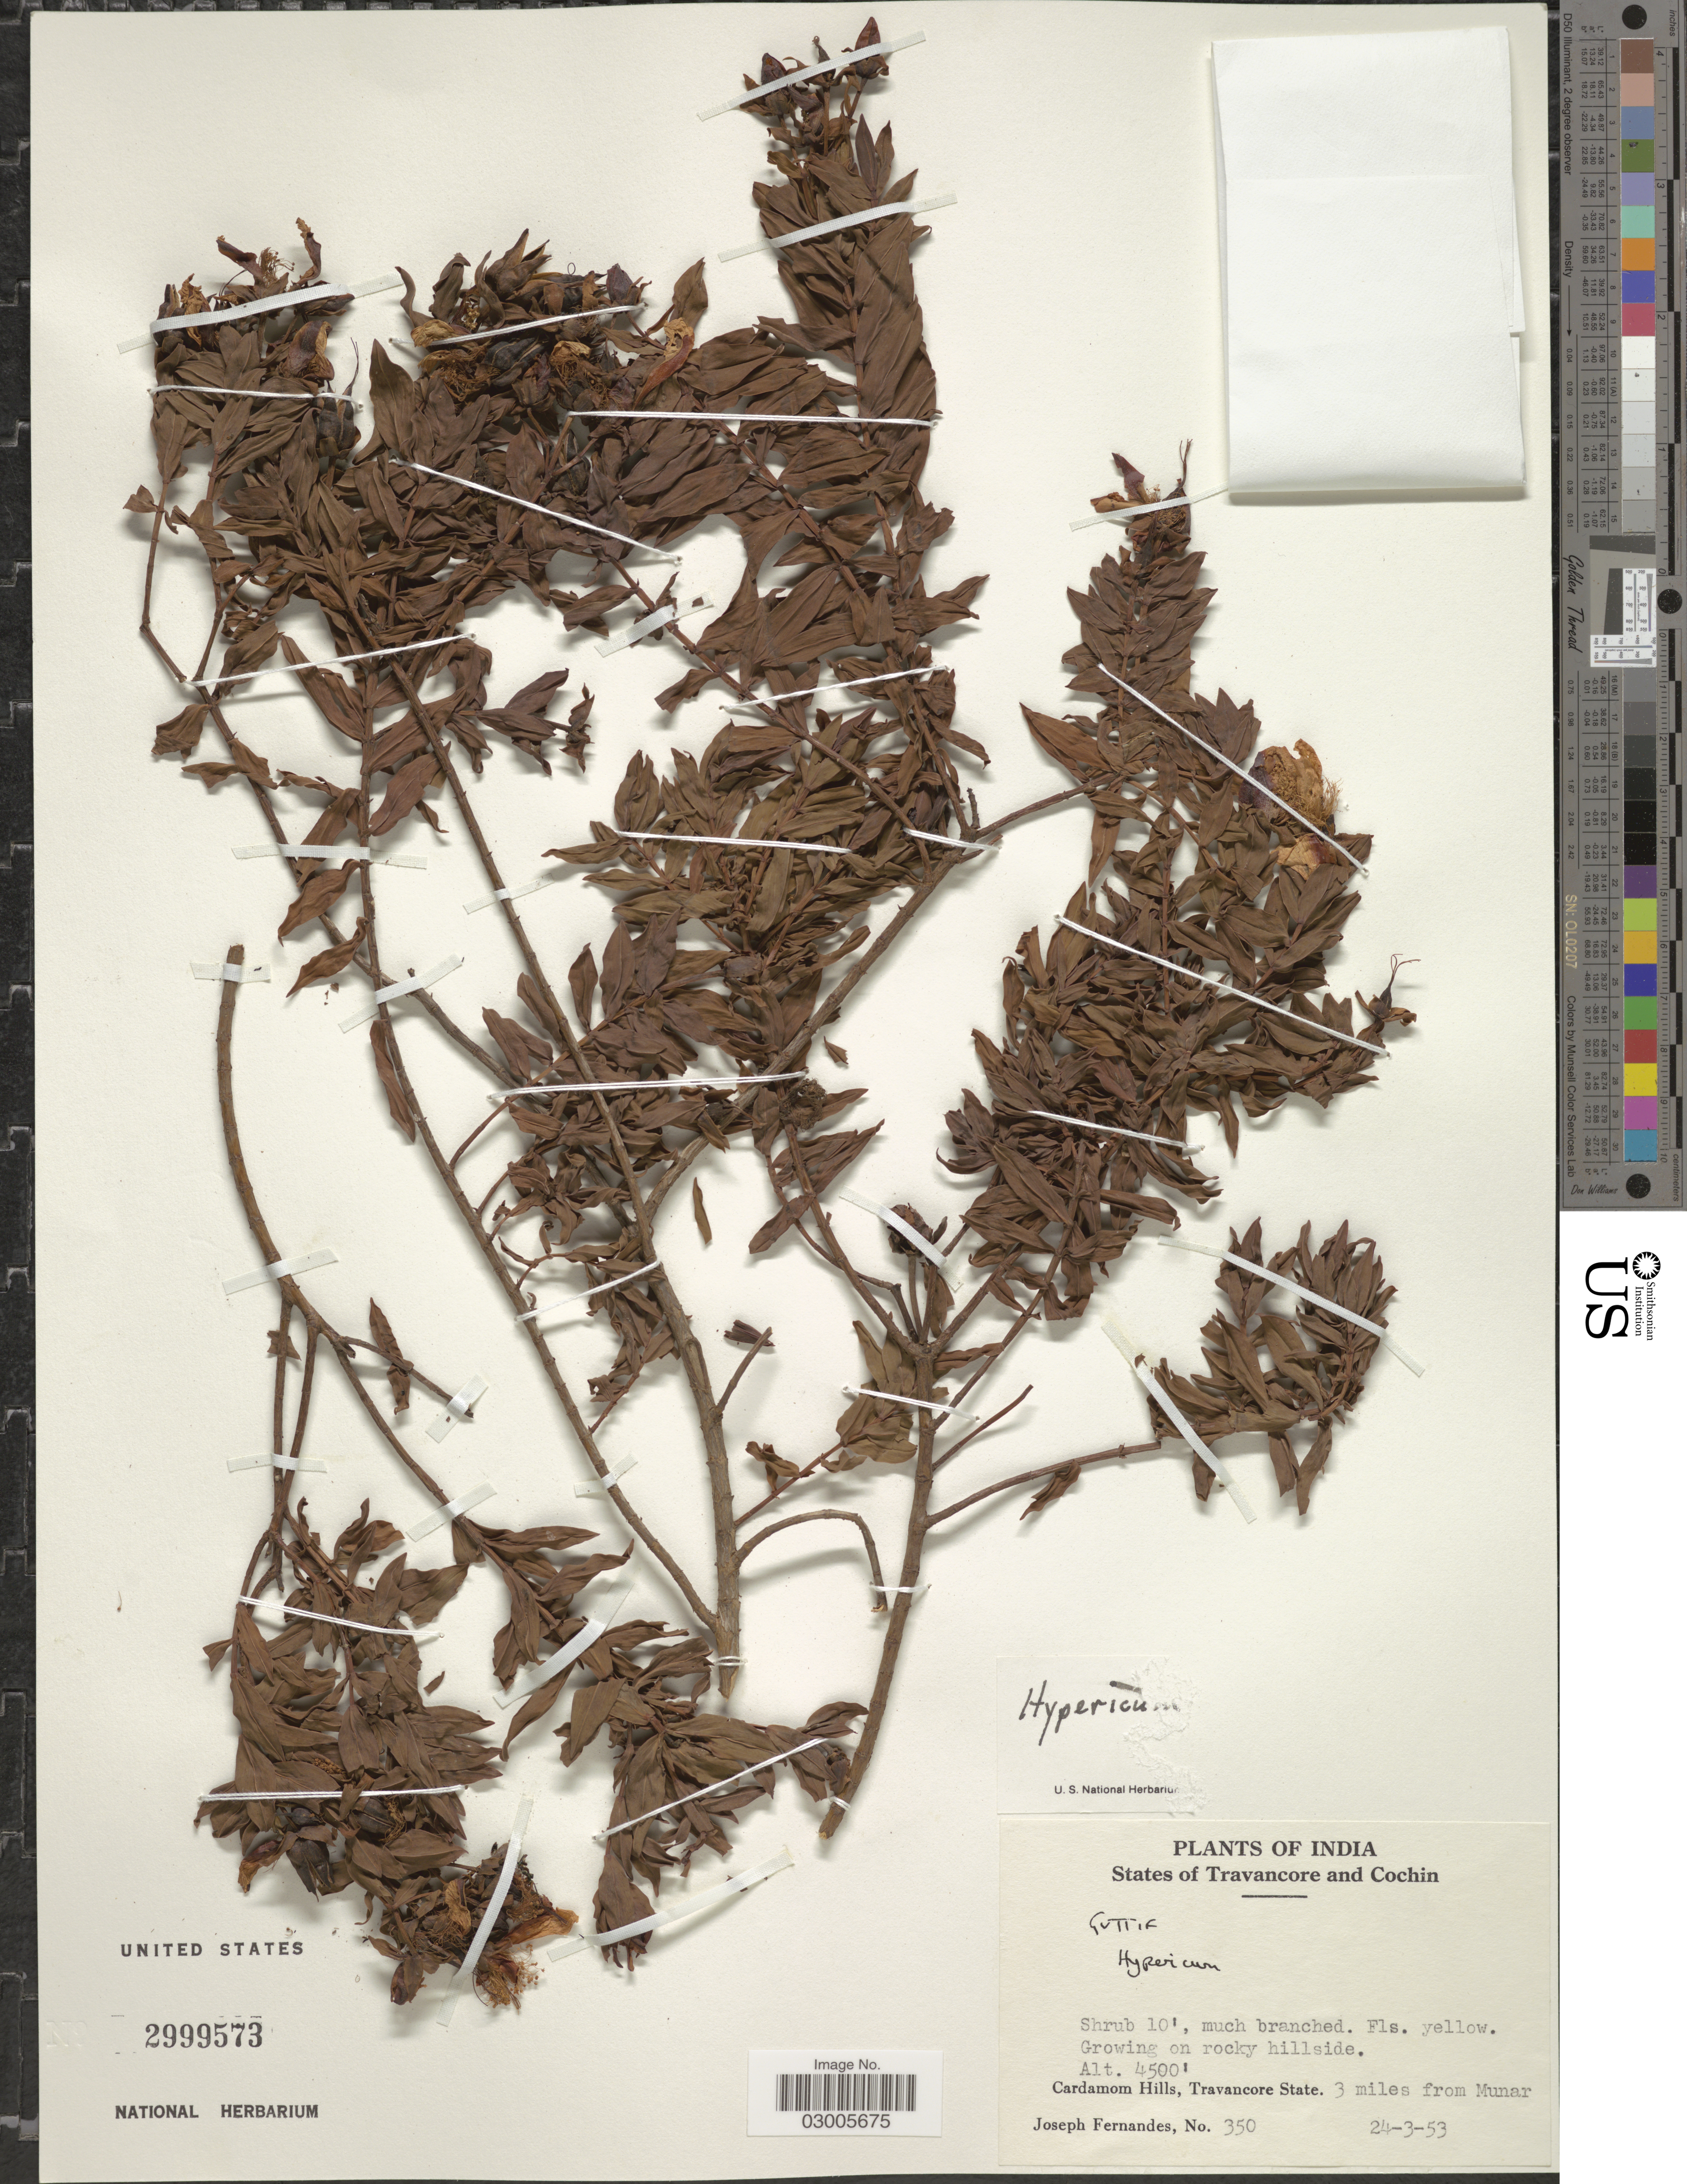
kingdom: Plantae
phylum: Tracheophyta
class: Magnoliopsida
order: Malpighiales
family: Hypericaceae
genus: Hypericum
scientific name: Hypericum sp.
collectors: J. Fernandes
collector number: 350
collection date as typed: Transcribed d/m/y: 24/3/53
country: India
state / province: Tamil Nadu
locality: States of Travancore and Cochin, Cardamom Hills, Travancore State. 3 miles from Munar.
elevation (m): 1372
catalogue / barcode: US 2999573